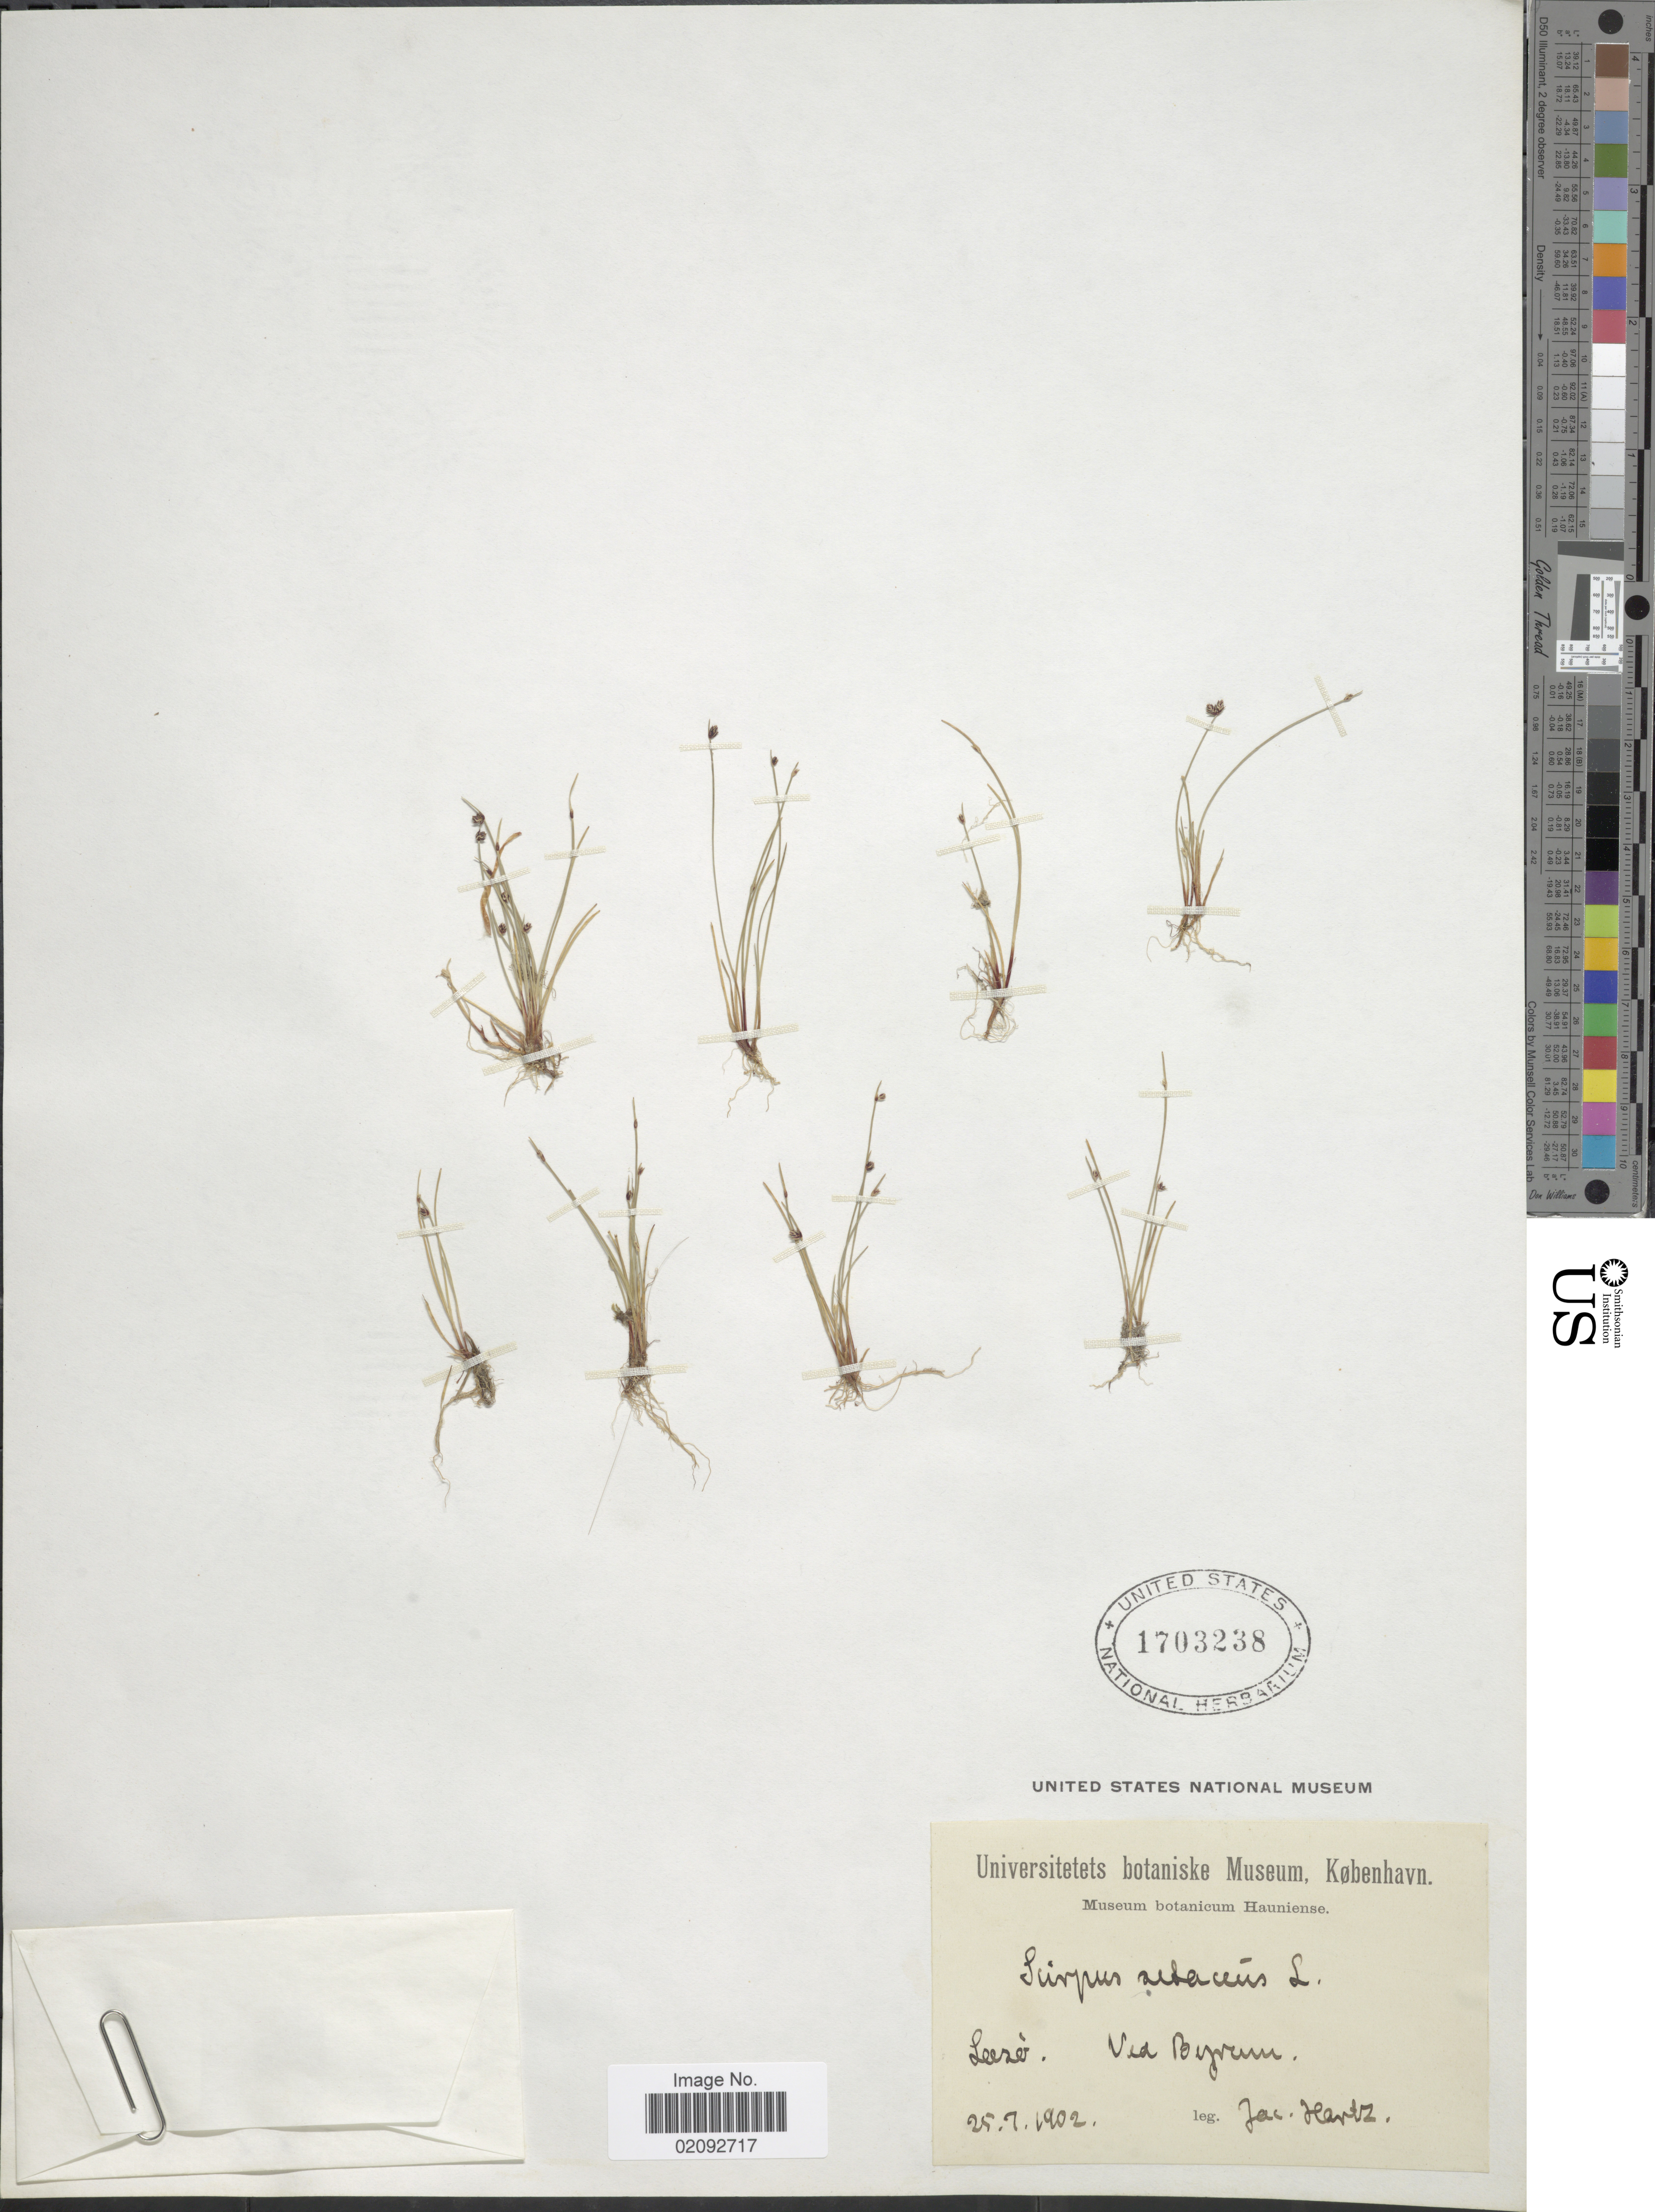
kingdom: Plantae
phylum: Tracheophyta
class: Liliopsida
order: Poales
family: Cyperaceae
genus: Isolepis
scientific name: Isolepis setacea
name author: (L.) R. Br.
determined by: Strong, Mark T., (BOT), Smithsonian Institution - National Museum of Natural History (UNITED STATES)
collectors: J. Hartz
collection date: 1902-07-25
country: Denmark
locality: Leezo, Ved Byrum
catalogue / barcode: US 1703238